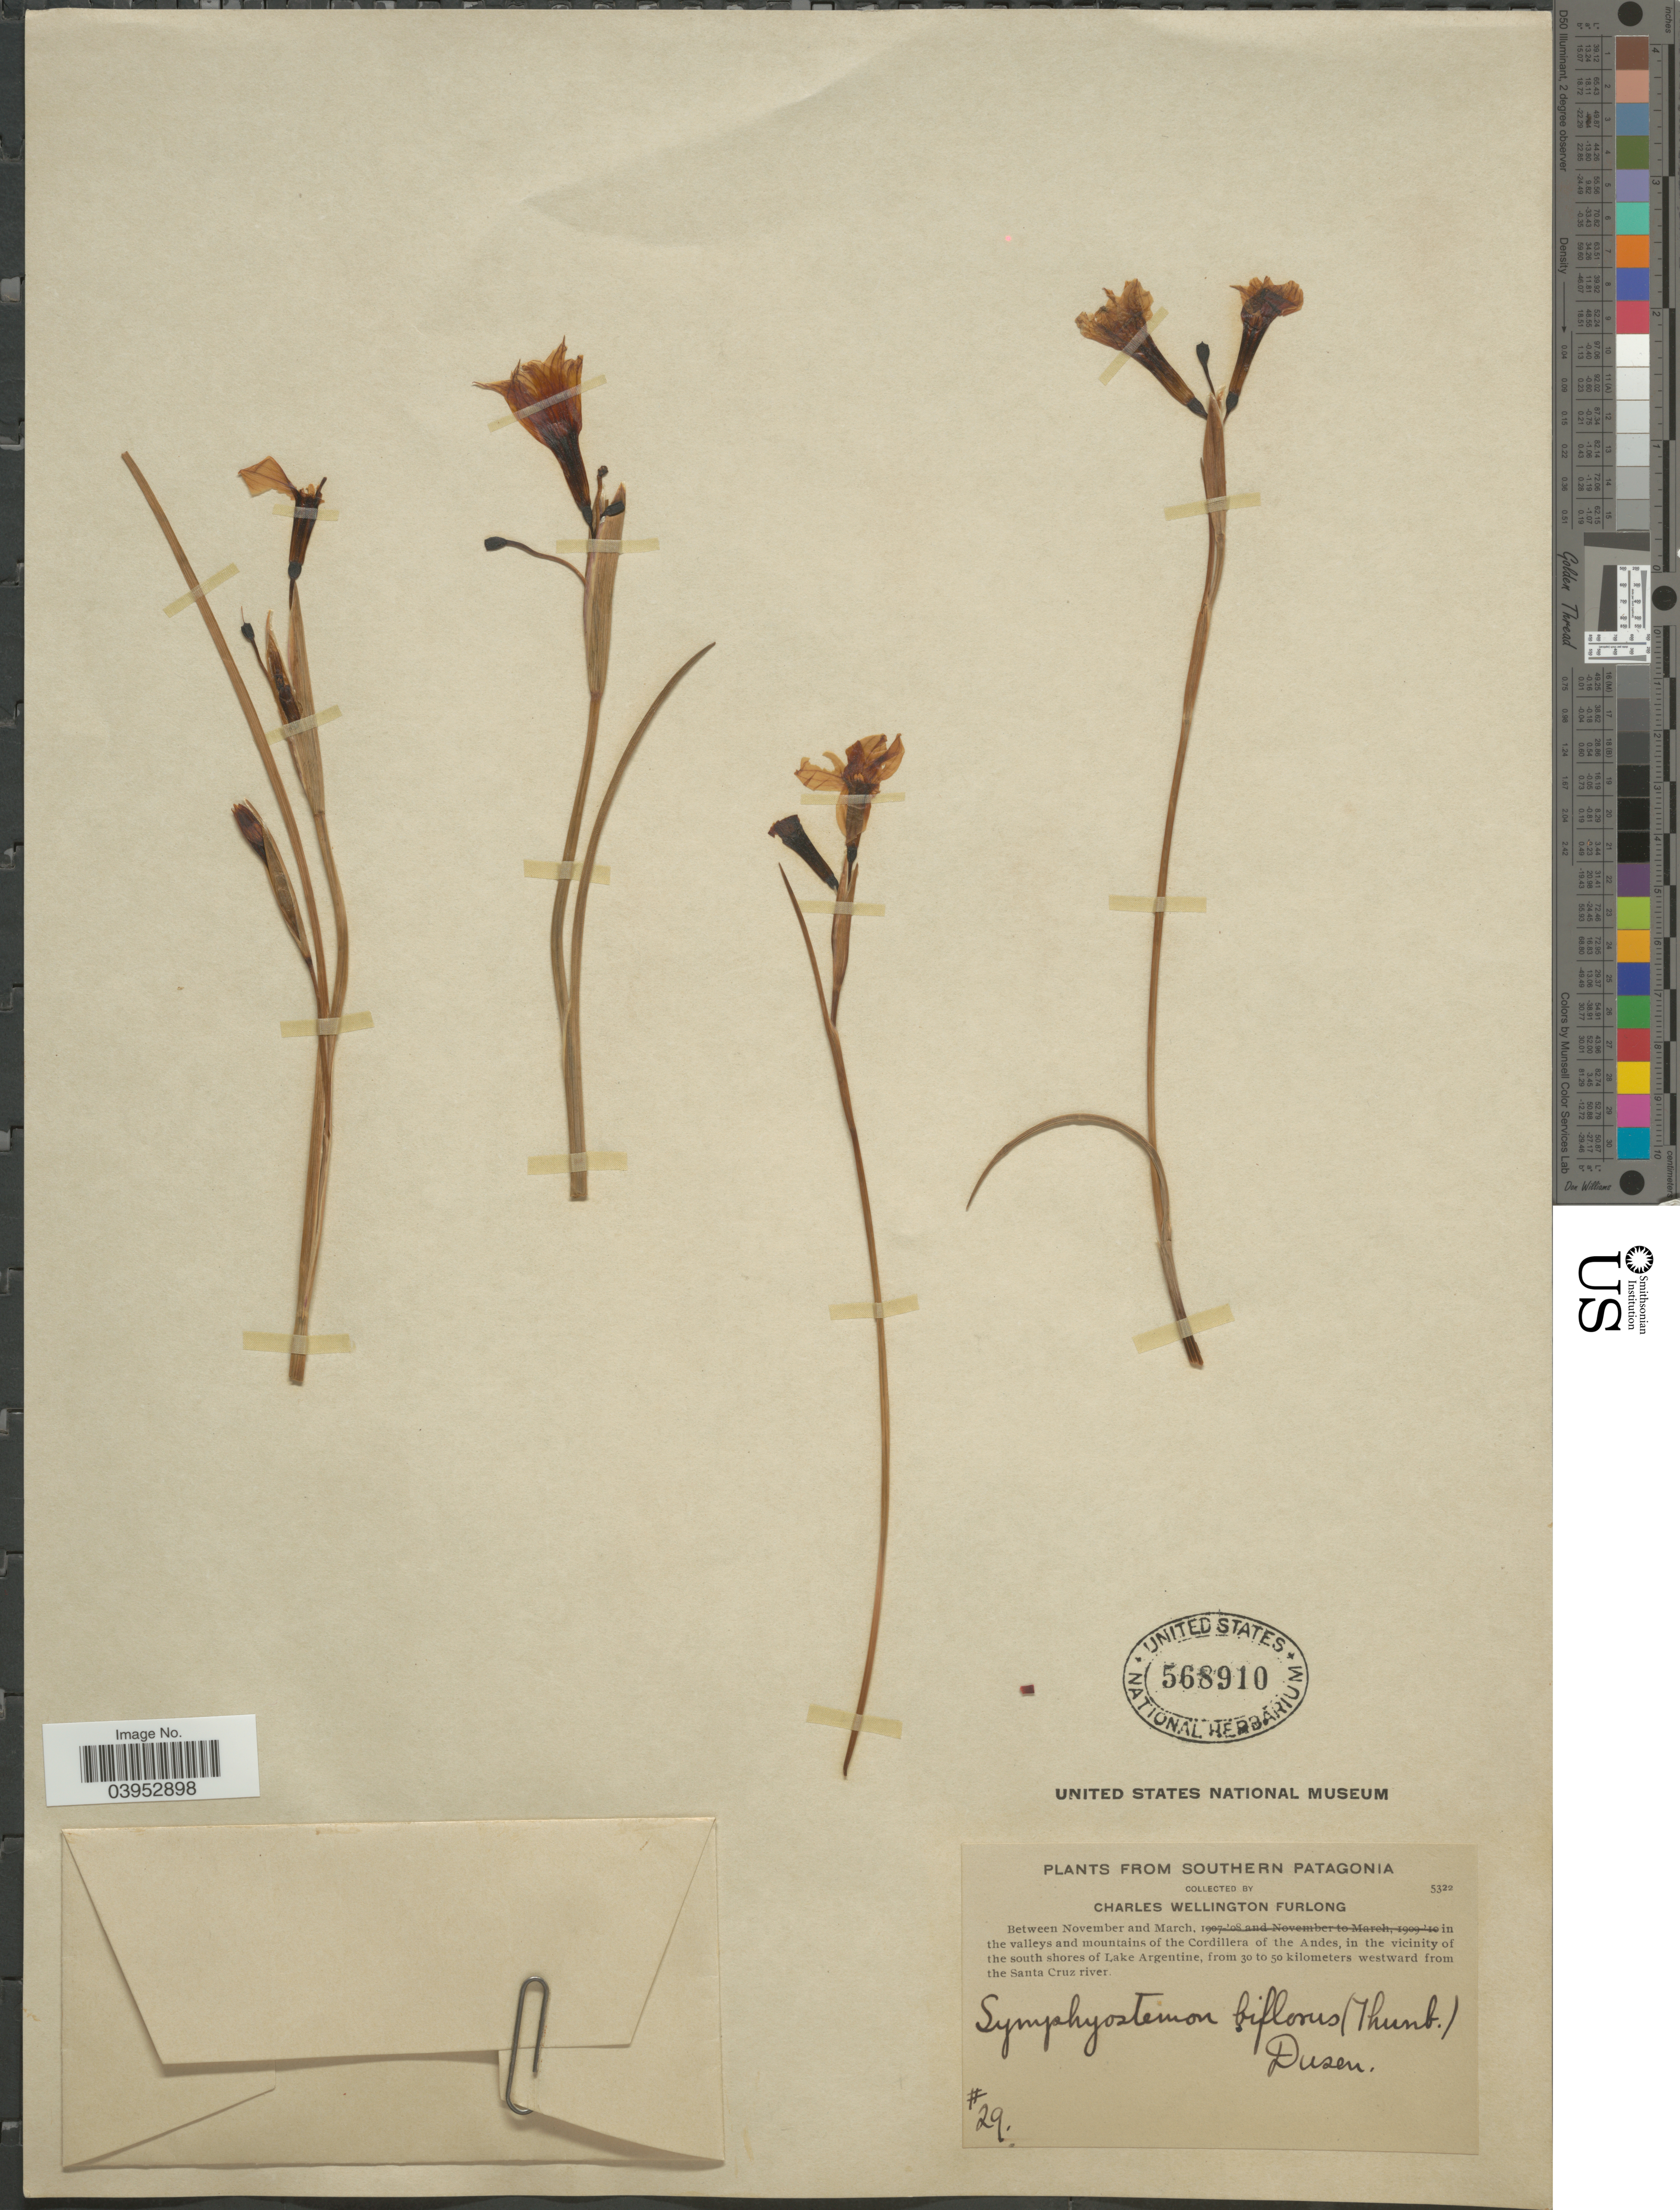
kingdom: Plantae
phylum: Tracheophyta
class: Liliopsida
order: Asparagales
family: Iridaceae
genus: Olsynium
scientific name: Olsynium lyckholmii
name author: (Dusén) Goldblatt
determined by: Strong, Mark T., (BOT), Smithsonian Institution - National Museum of Natural History (UNITED STATES)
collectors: C. Furlong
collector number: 29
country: Argentina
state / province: Santa Cruz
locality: Southern Patagonia. In the valleys and mountains of the Cordillera of the Andes, in the vicinity of the south shores of Lake Argentine, from 30 to 50 kilometers westward from the Santa Cruz river.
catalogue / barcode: US 568910